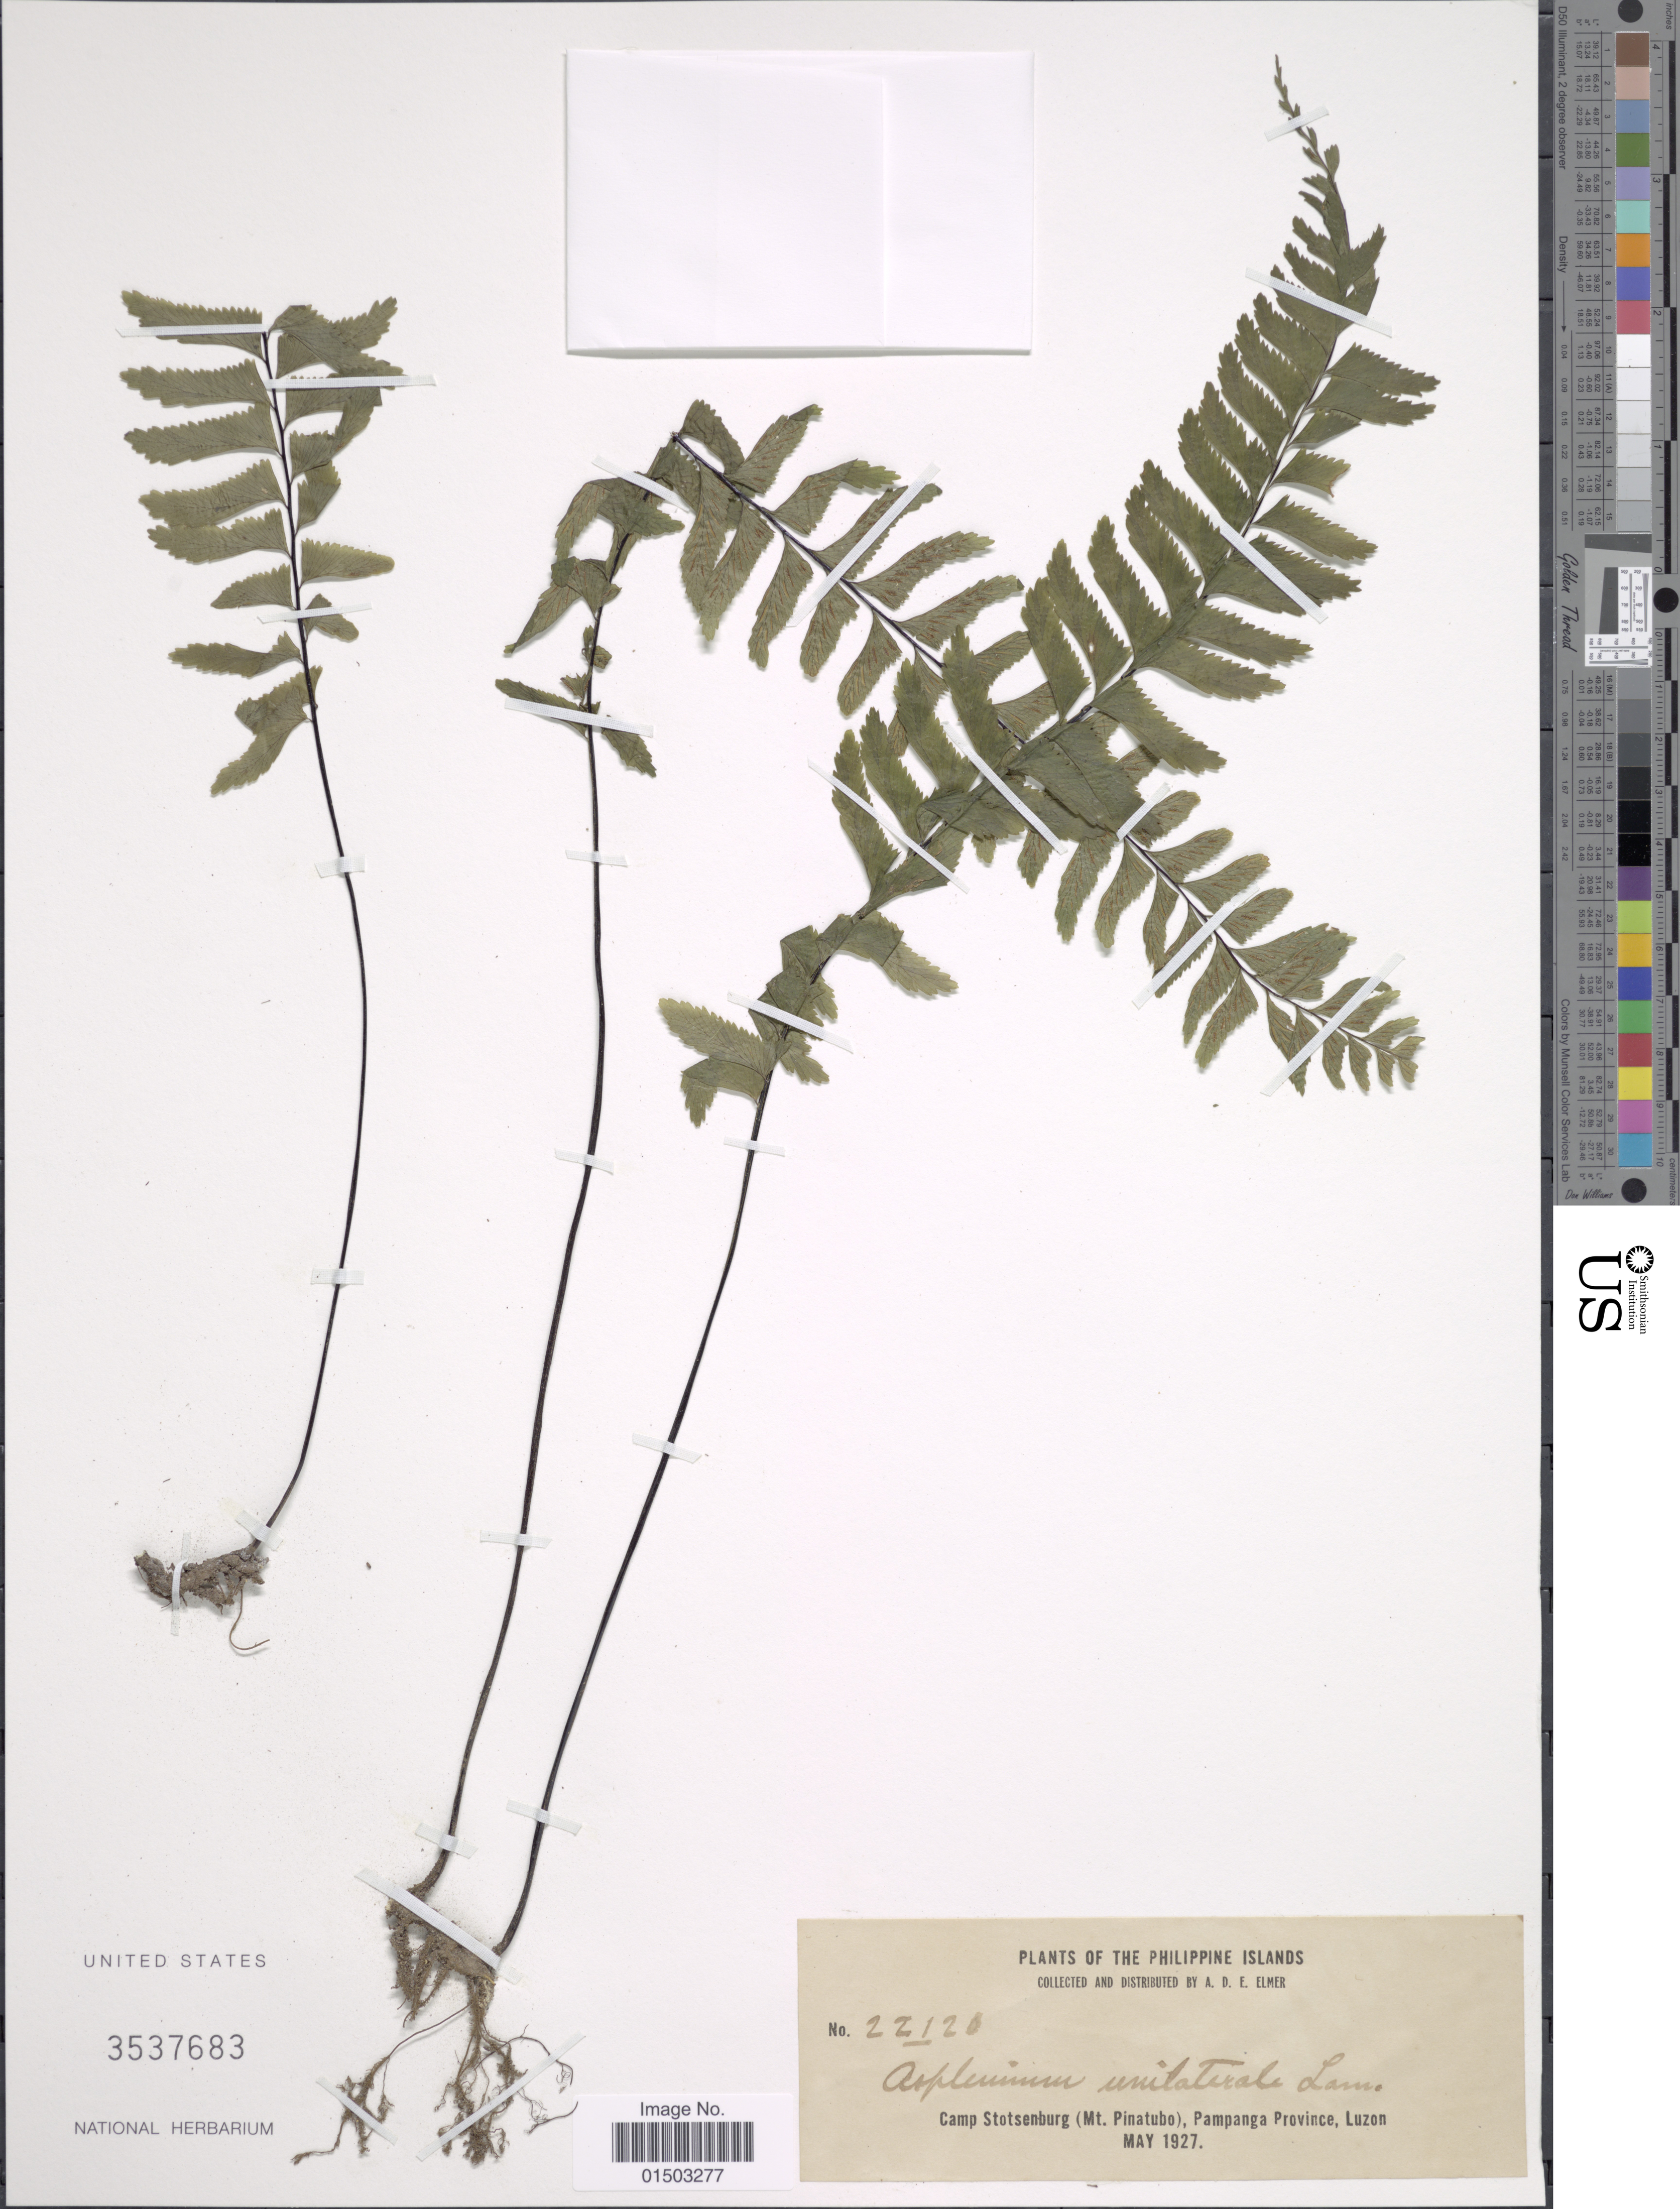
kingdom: Plantae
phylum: Tracheophyta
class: Polypodiopsida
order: Polypodiales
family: Aspleniaceae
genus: Hymenasplenium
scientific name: Hymenasplenium unilaterale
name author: (Lam.) Hayata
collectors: A. D. E. Elmer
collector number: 22120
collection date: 1927-05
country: Philippines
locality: Philippine Islands, Camp Stotsenburg (Mt. Pinatubo), Pampanga Province, Luzon.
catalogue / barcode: US 3537683